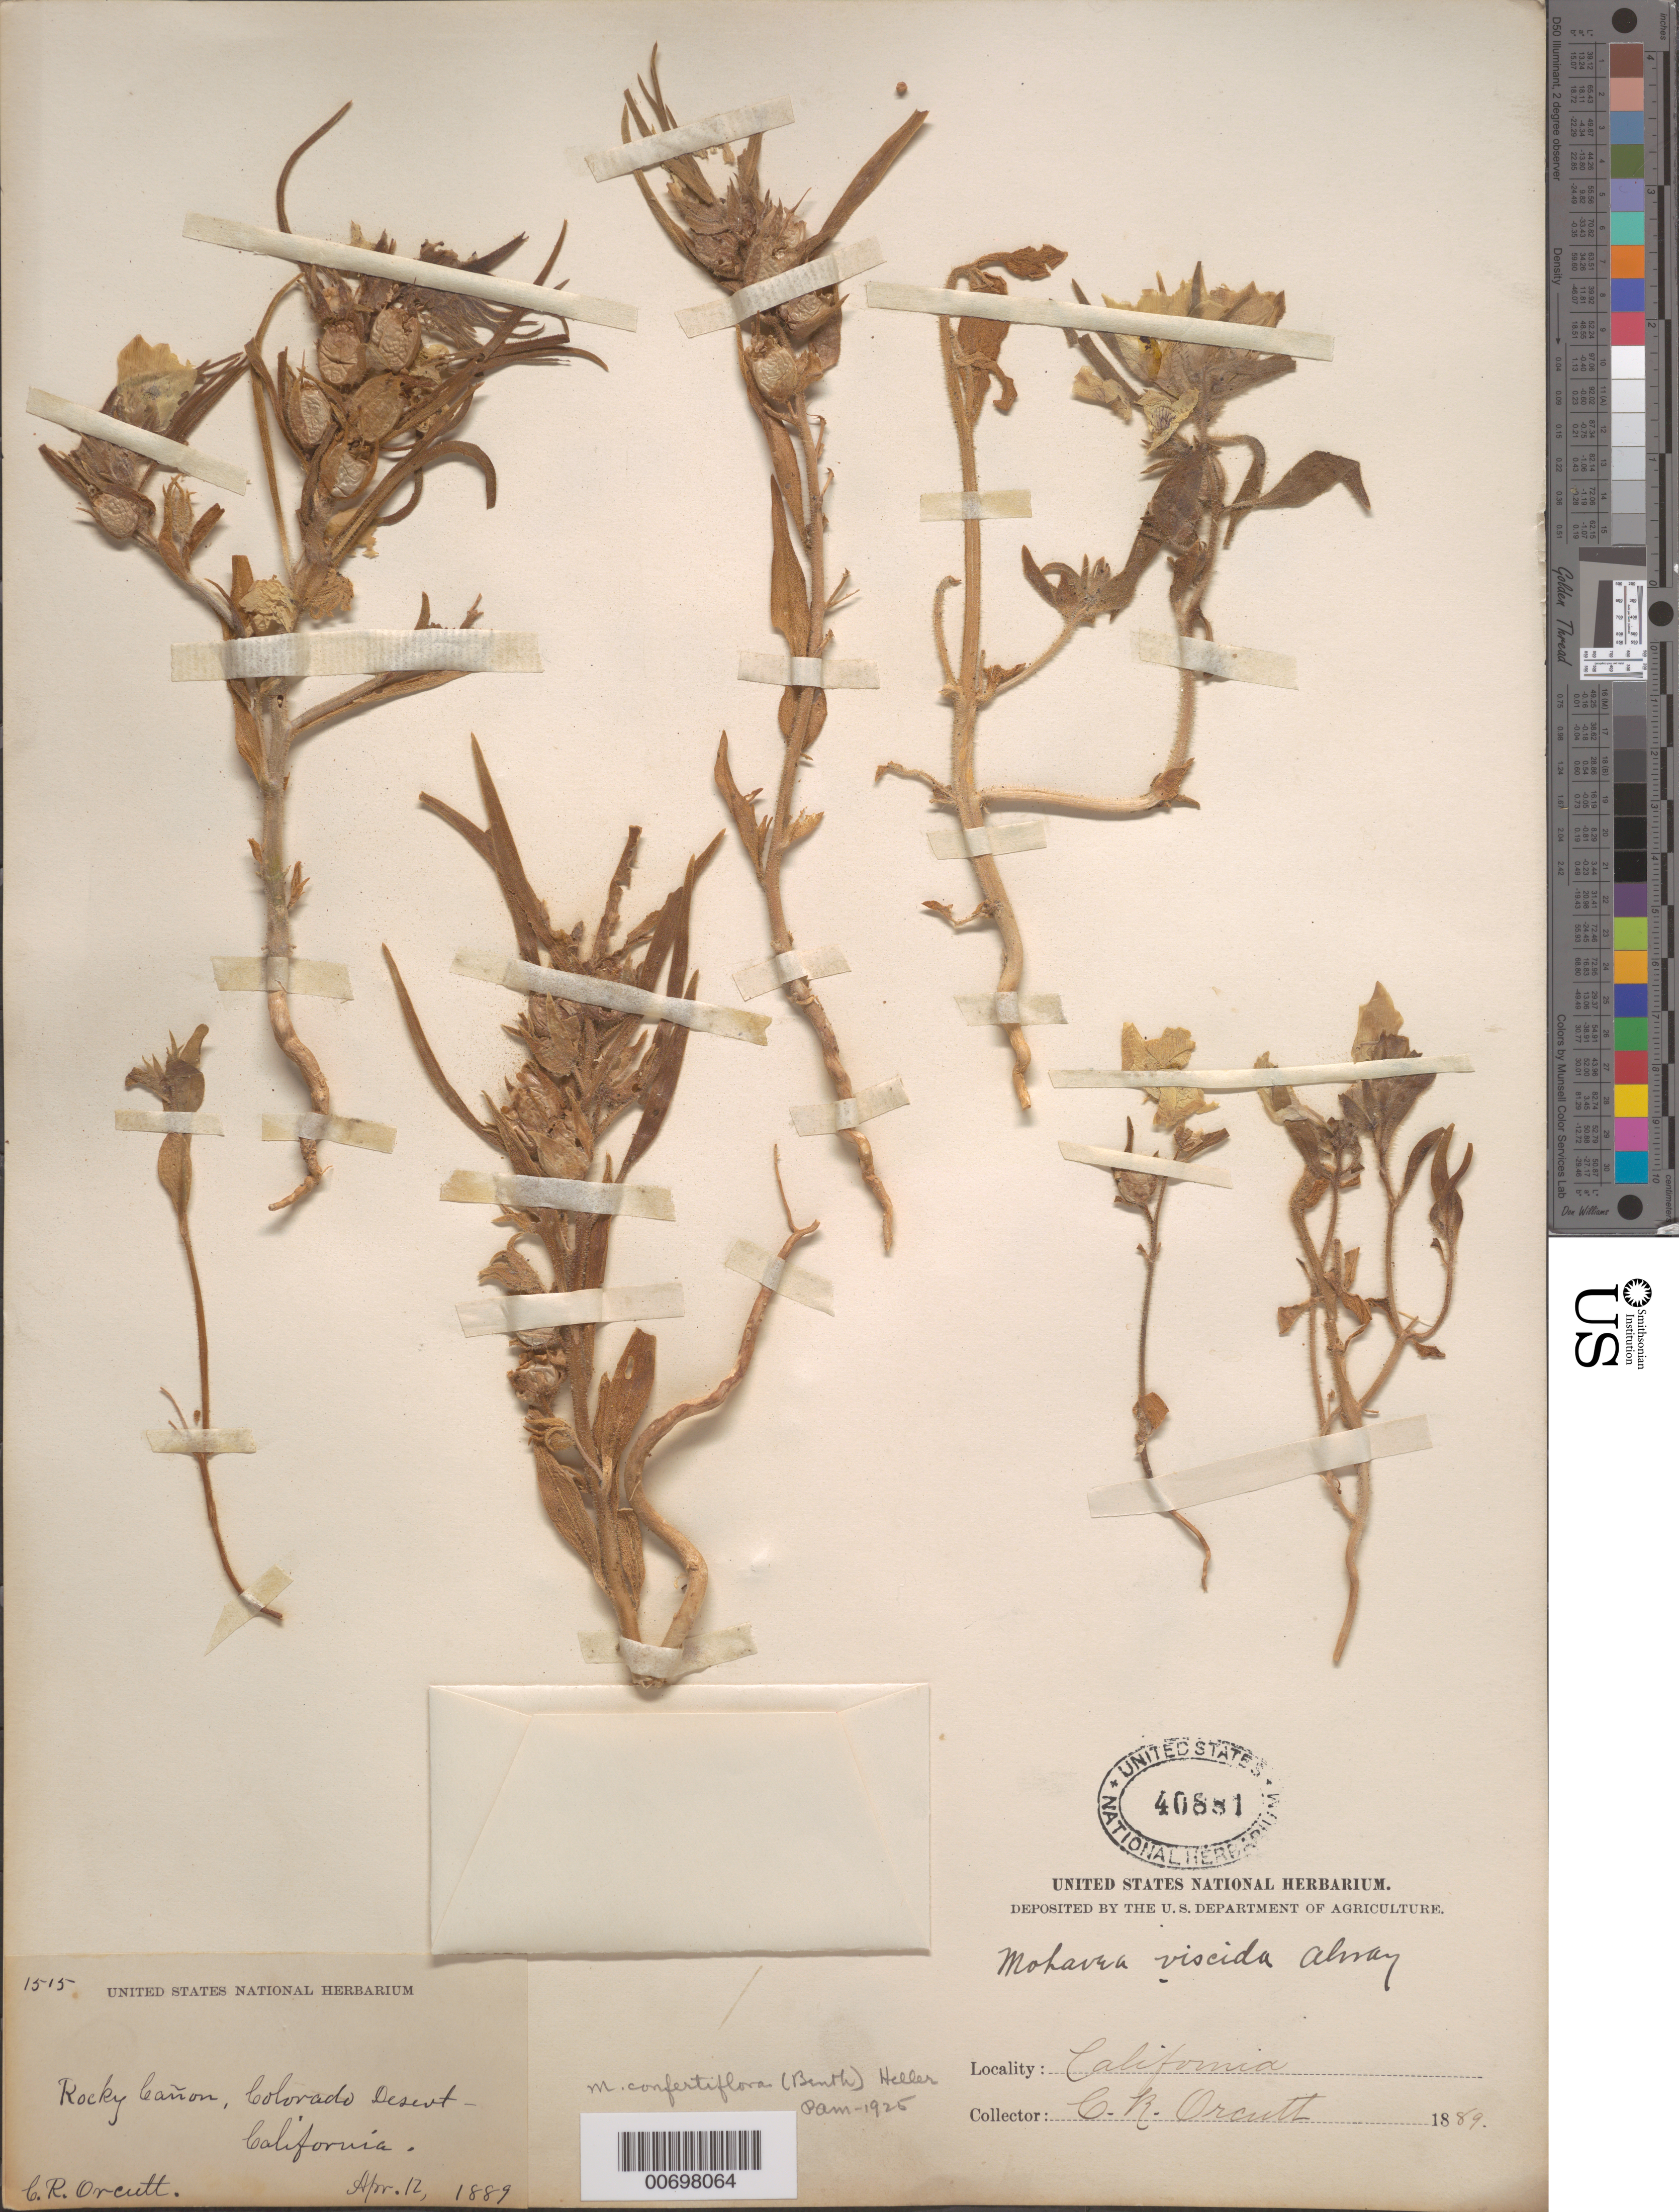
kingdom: Plantae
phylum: Tracheophyta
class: Magnoliopsida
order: Lamiales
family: Plantaginaceae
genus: Mohavea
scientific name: Mohavea confertiflora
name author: (A. DC.) A. Heller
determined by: Munz, Philip A.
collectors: C. R. Orcutt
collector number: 1515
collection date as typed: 12 Apr 1889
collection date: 1889-04-12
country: United States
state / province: California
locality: Rocky Cañon, Colorado Desert.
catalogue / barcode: US 40881